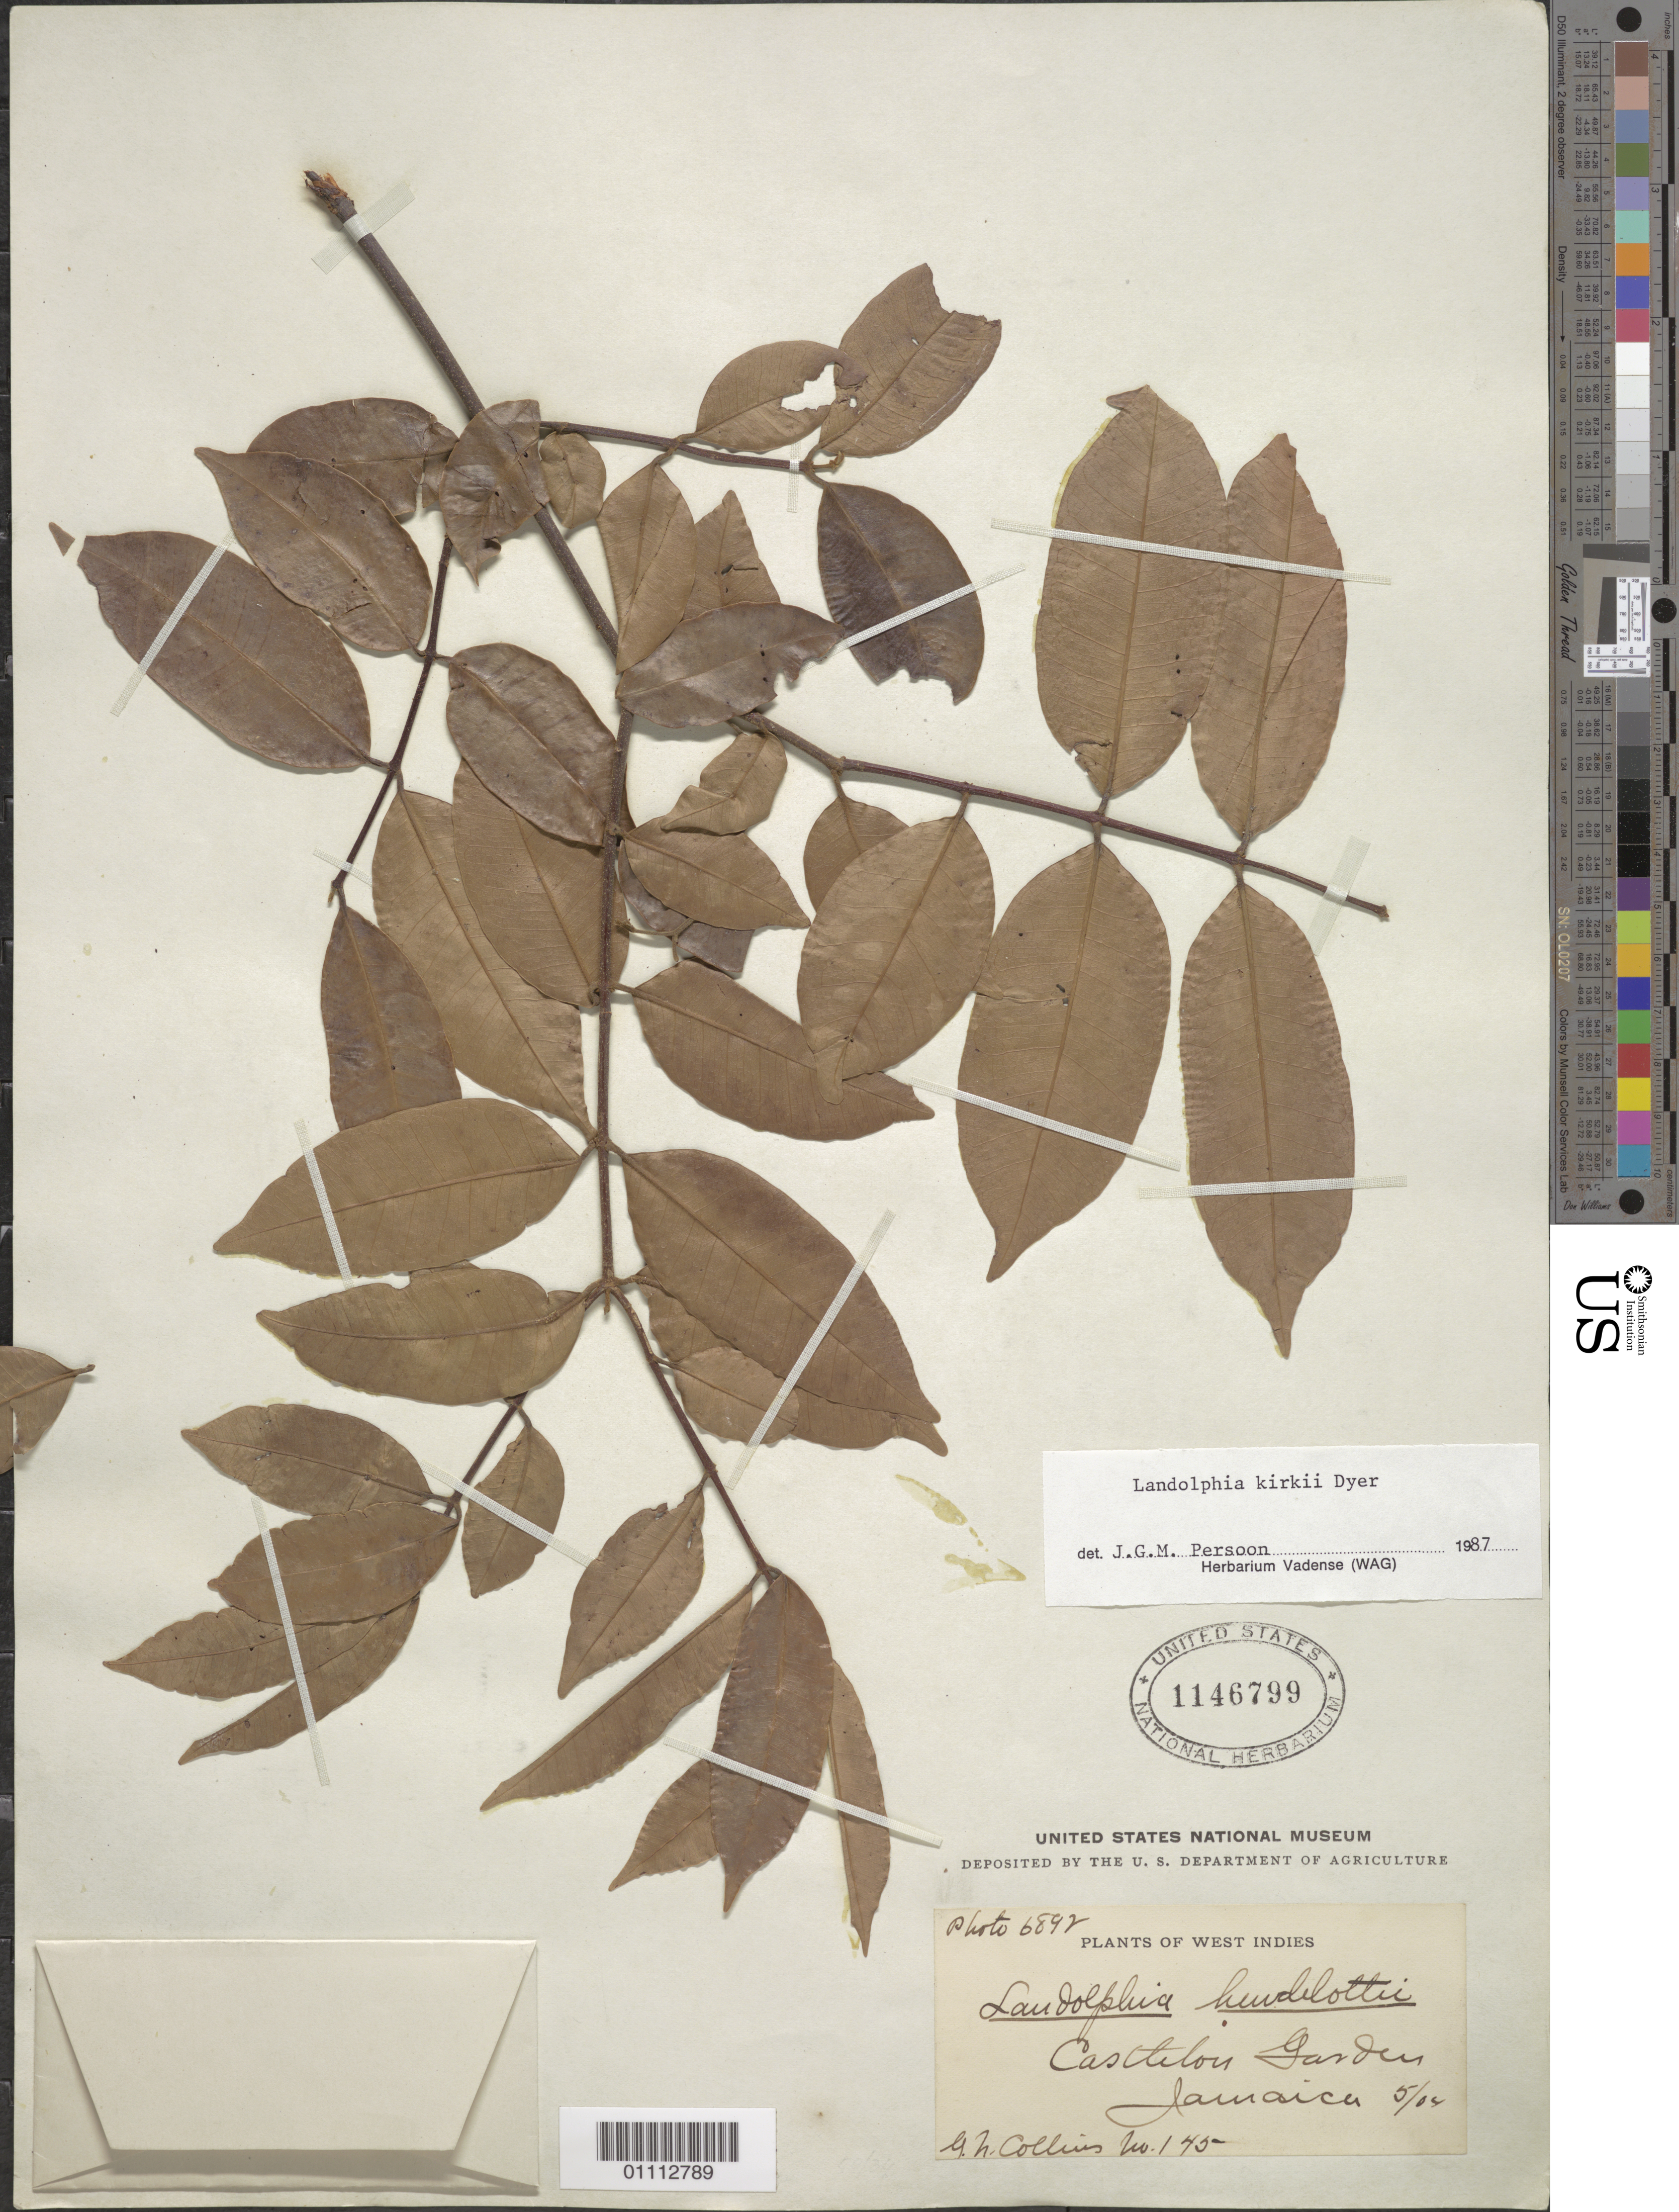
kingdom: Plantae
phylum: Tracheophyta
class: Magnoliopsida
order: Gentianales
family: Apocynaceae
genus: Landolphia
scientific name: Landolphia kirkii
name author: Dyer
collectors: G. Collins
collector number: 145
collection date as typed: May 1904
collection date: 1904-05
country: Jamaica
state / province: Saint Mary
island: Jamaica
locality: Castleton Garden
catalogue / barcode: US 1146799